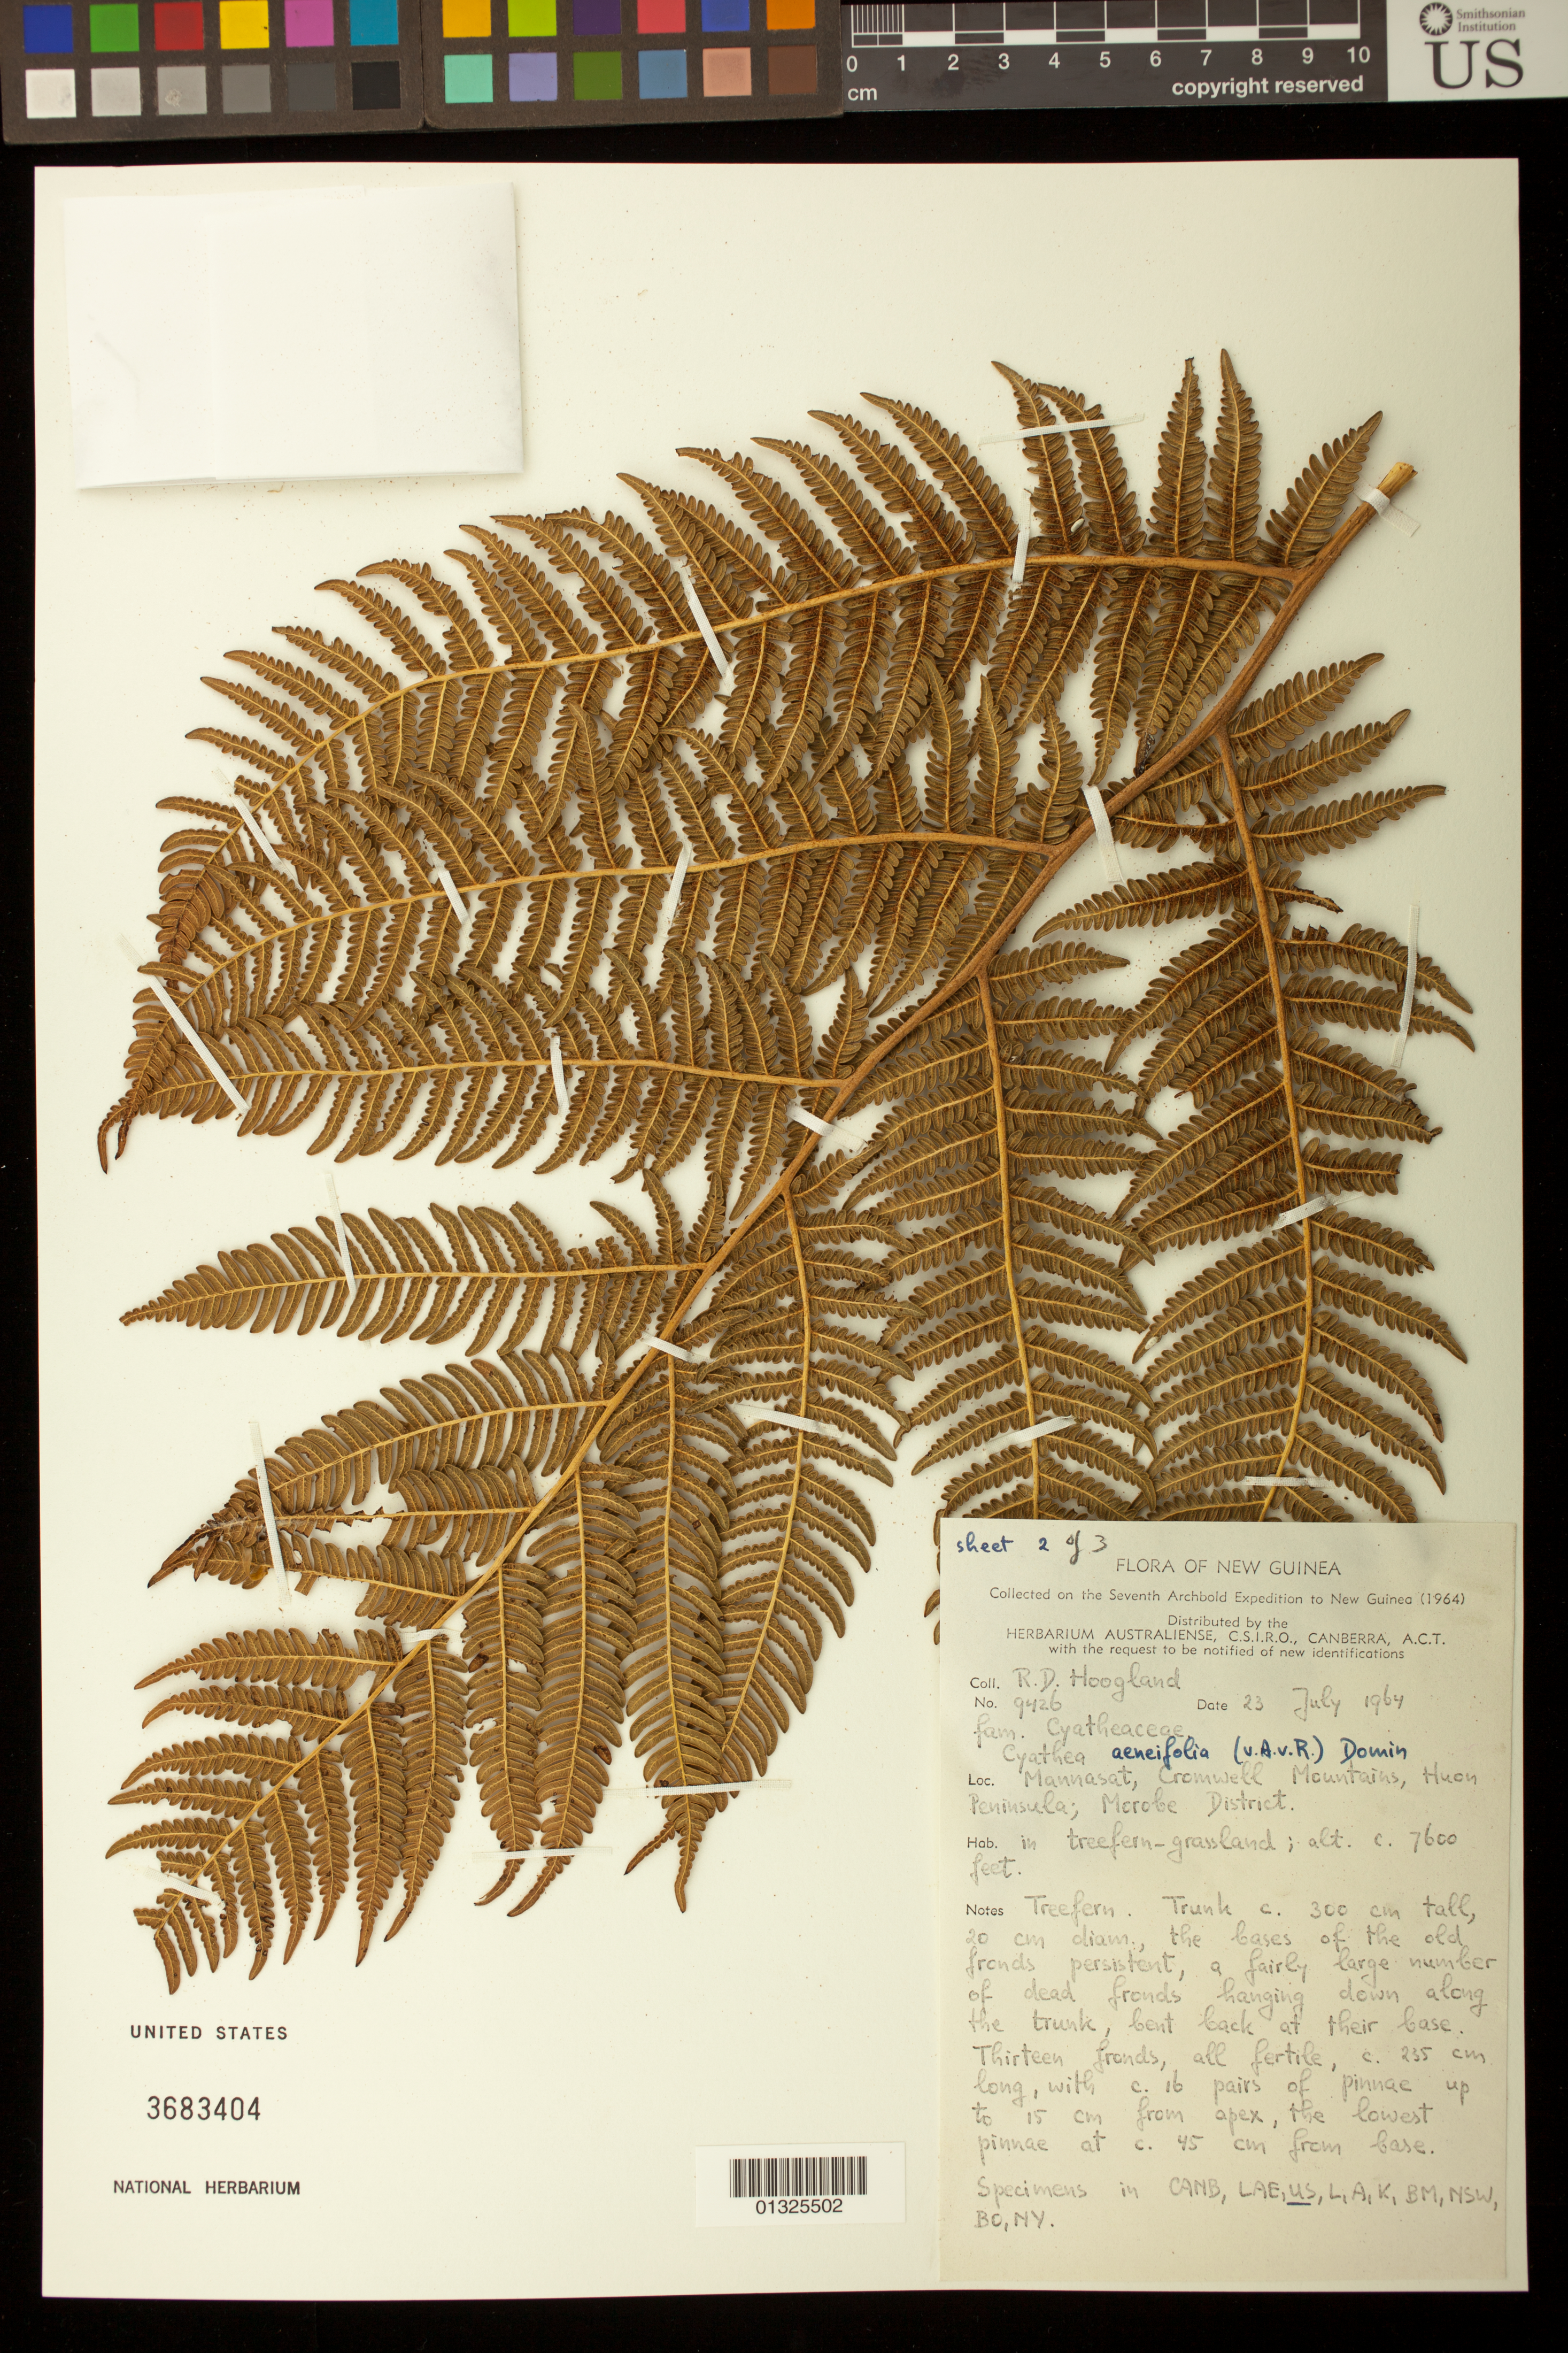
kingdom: Plantae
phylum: Tracheophyta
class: Polypodiopsida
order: Cyatheales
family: Cyatheaceae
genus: Cyathea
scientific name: Cyathea aeneifolia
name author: (Alderw.) Domin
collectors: R. D. Hoogland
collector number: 9426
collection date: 1964-07-23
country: Papua New Guinea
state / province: Morobe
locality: Mannasat, Cromwell Mountains, Huon Peninsula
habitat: in treefern-grassland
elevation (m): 2316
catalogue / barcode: US 3683404